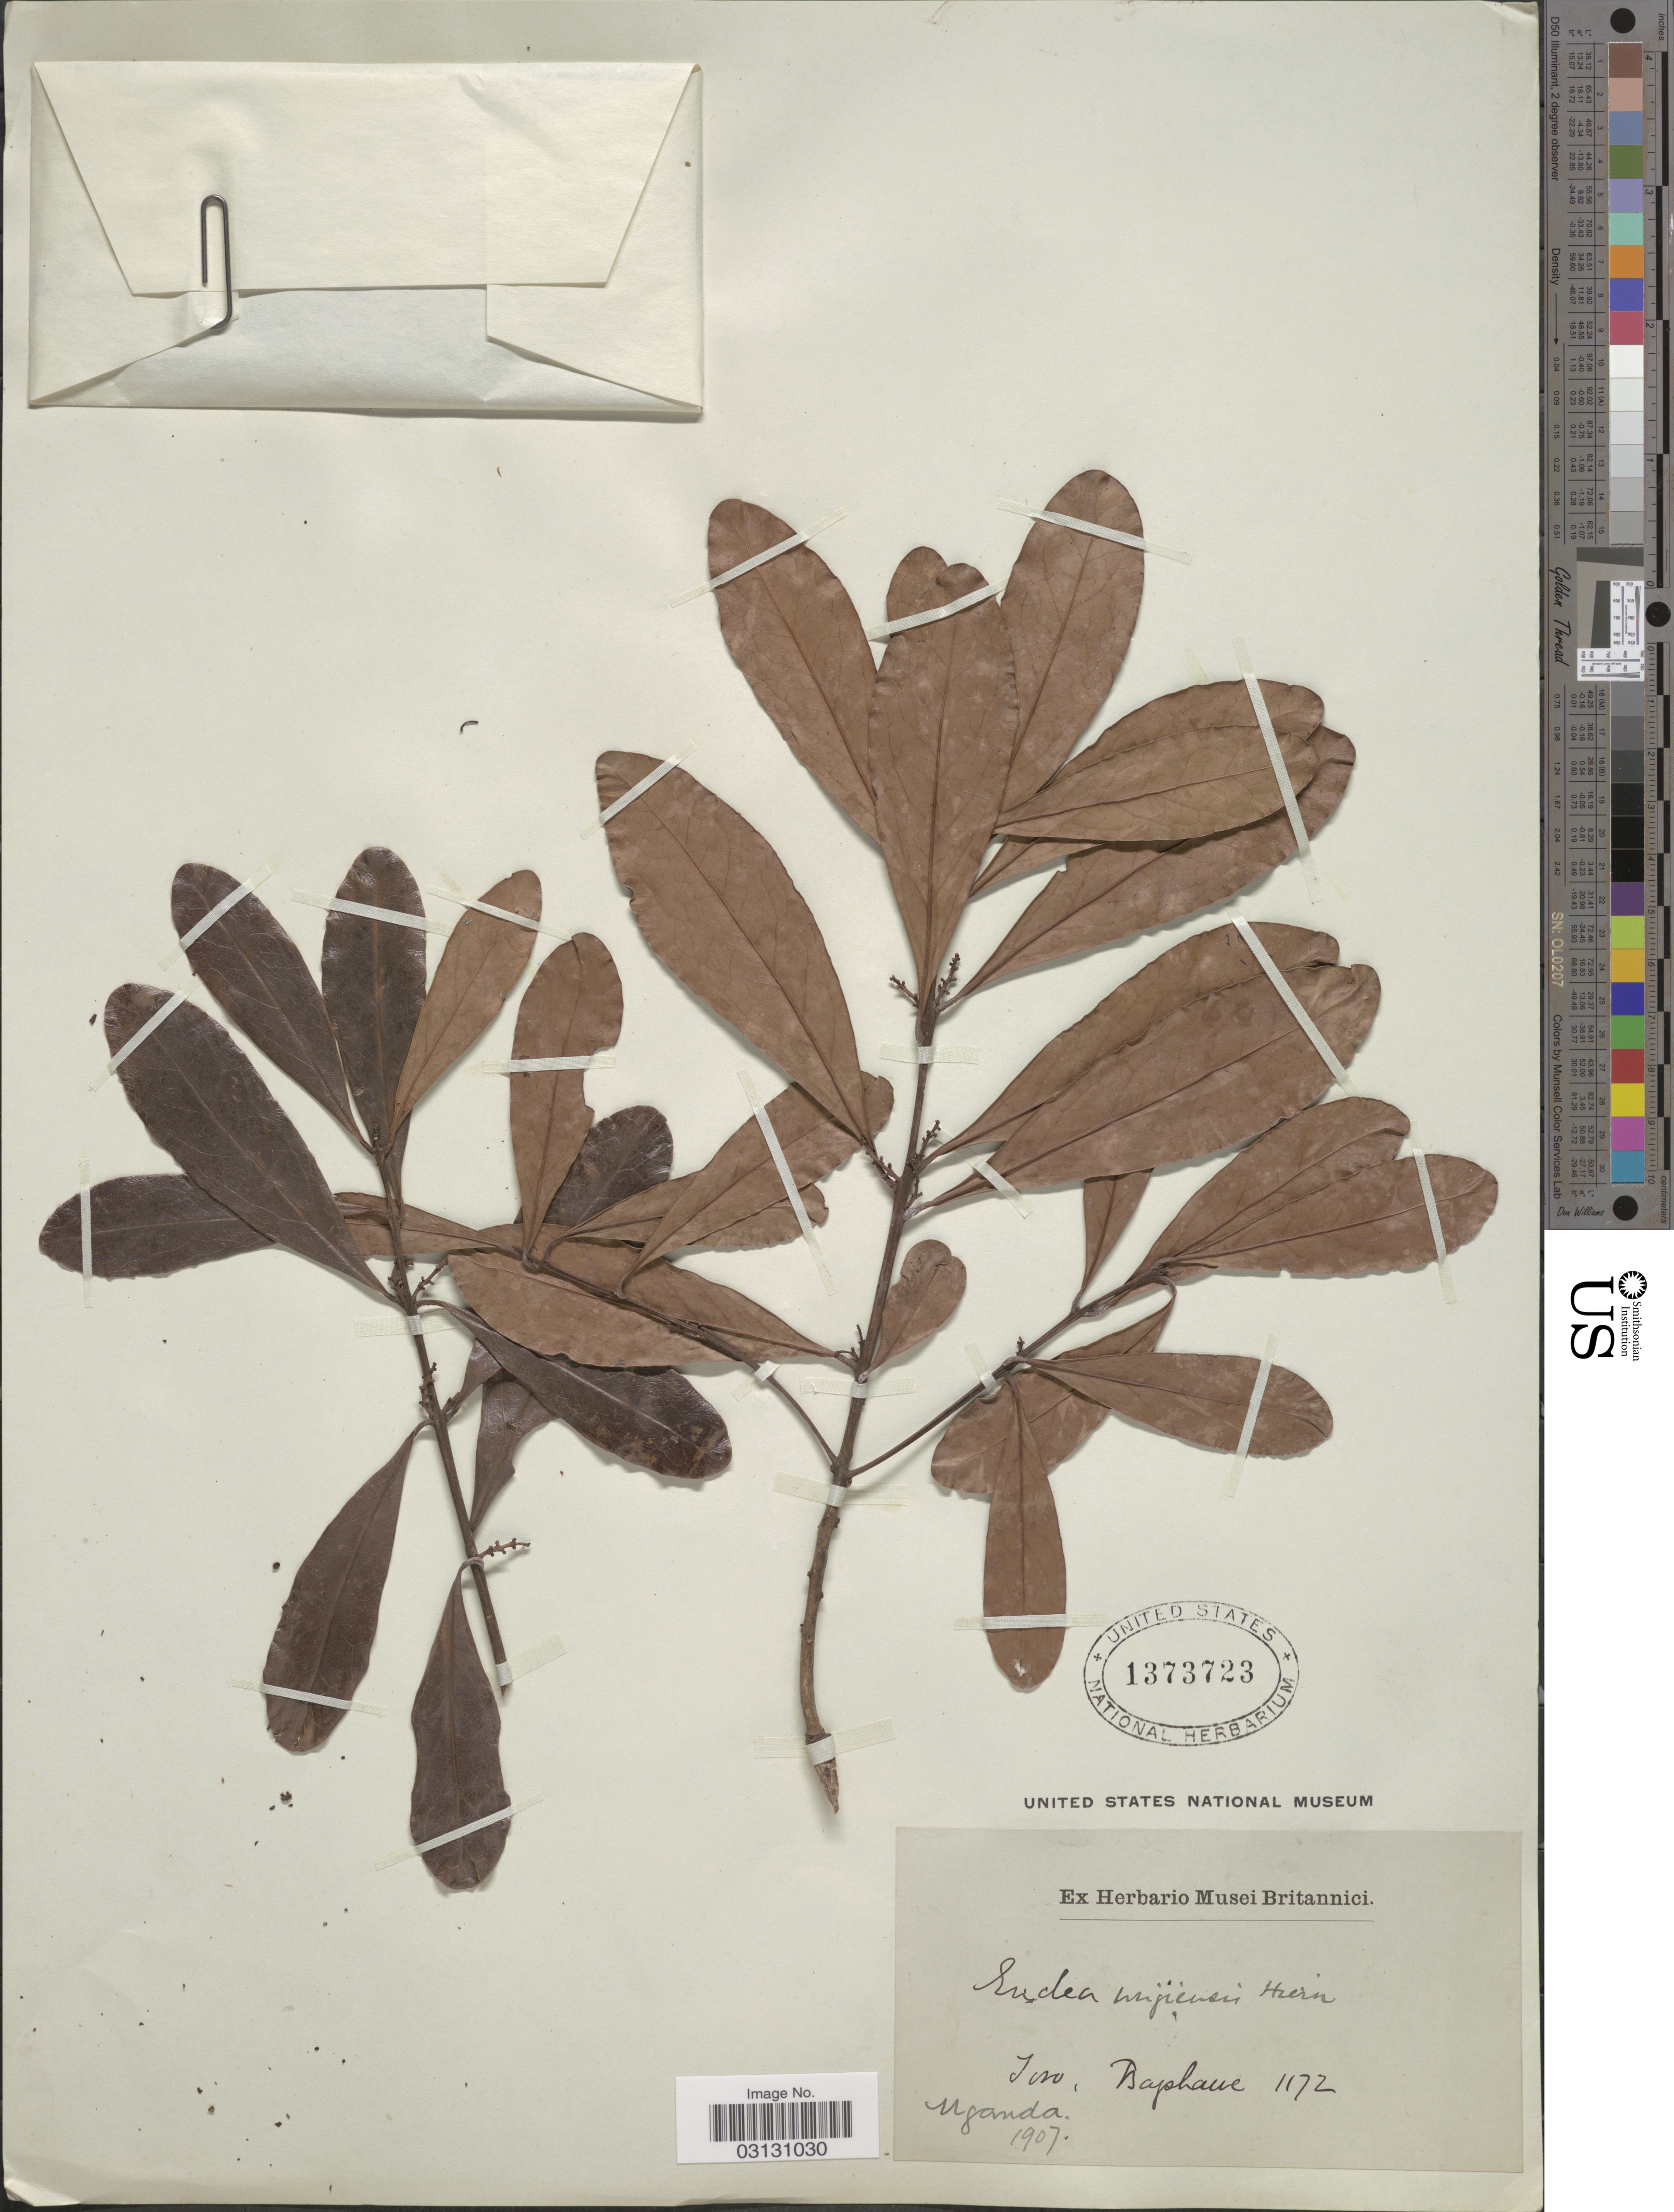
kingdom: Plantae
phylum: Tracheophyta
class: Magnoliopsida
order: Ericales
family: Ebenaceae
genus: Euclea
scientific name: Euclea sp.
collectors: Bagshawe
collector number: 1172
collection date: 1907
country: Uganda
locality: Toro.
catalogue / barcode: US 1373723